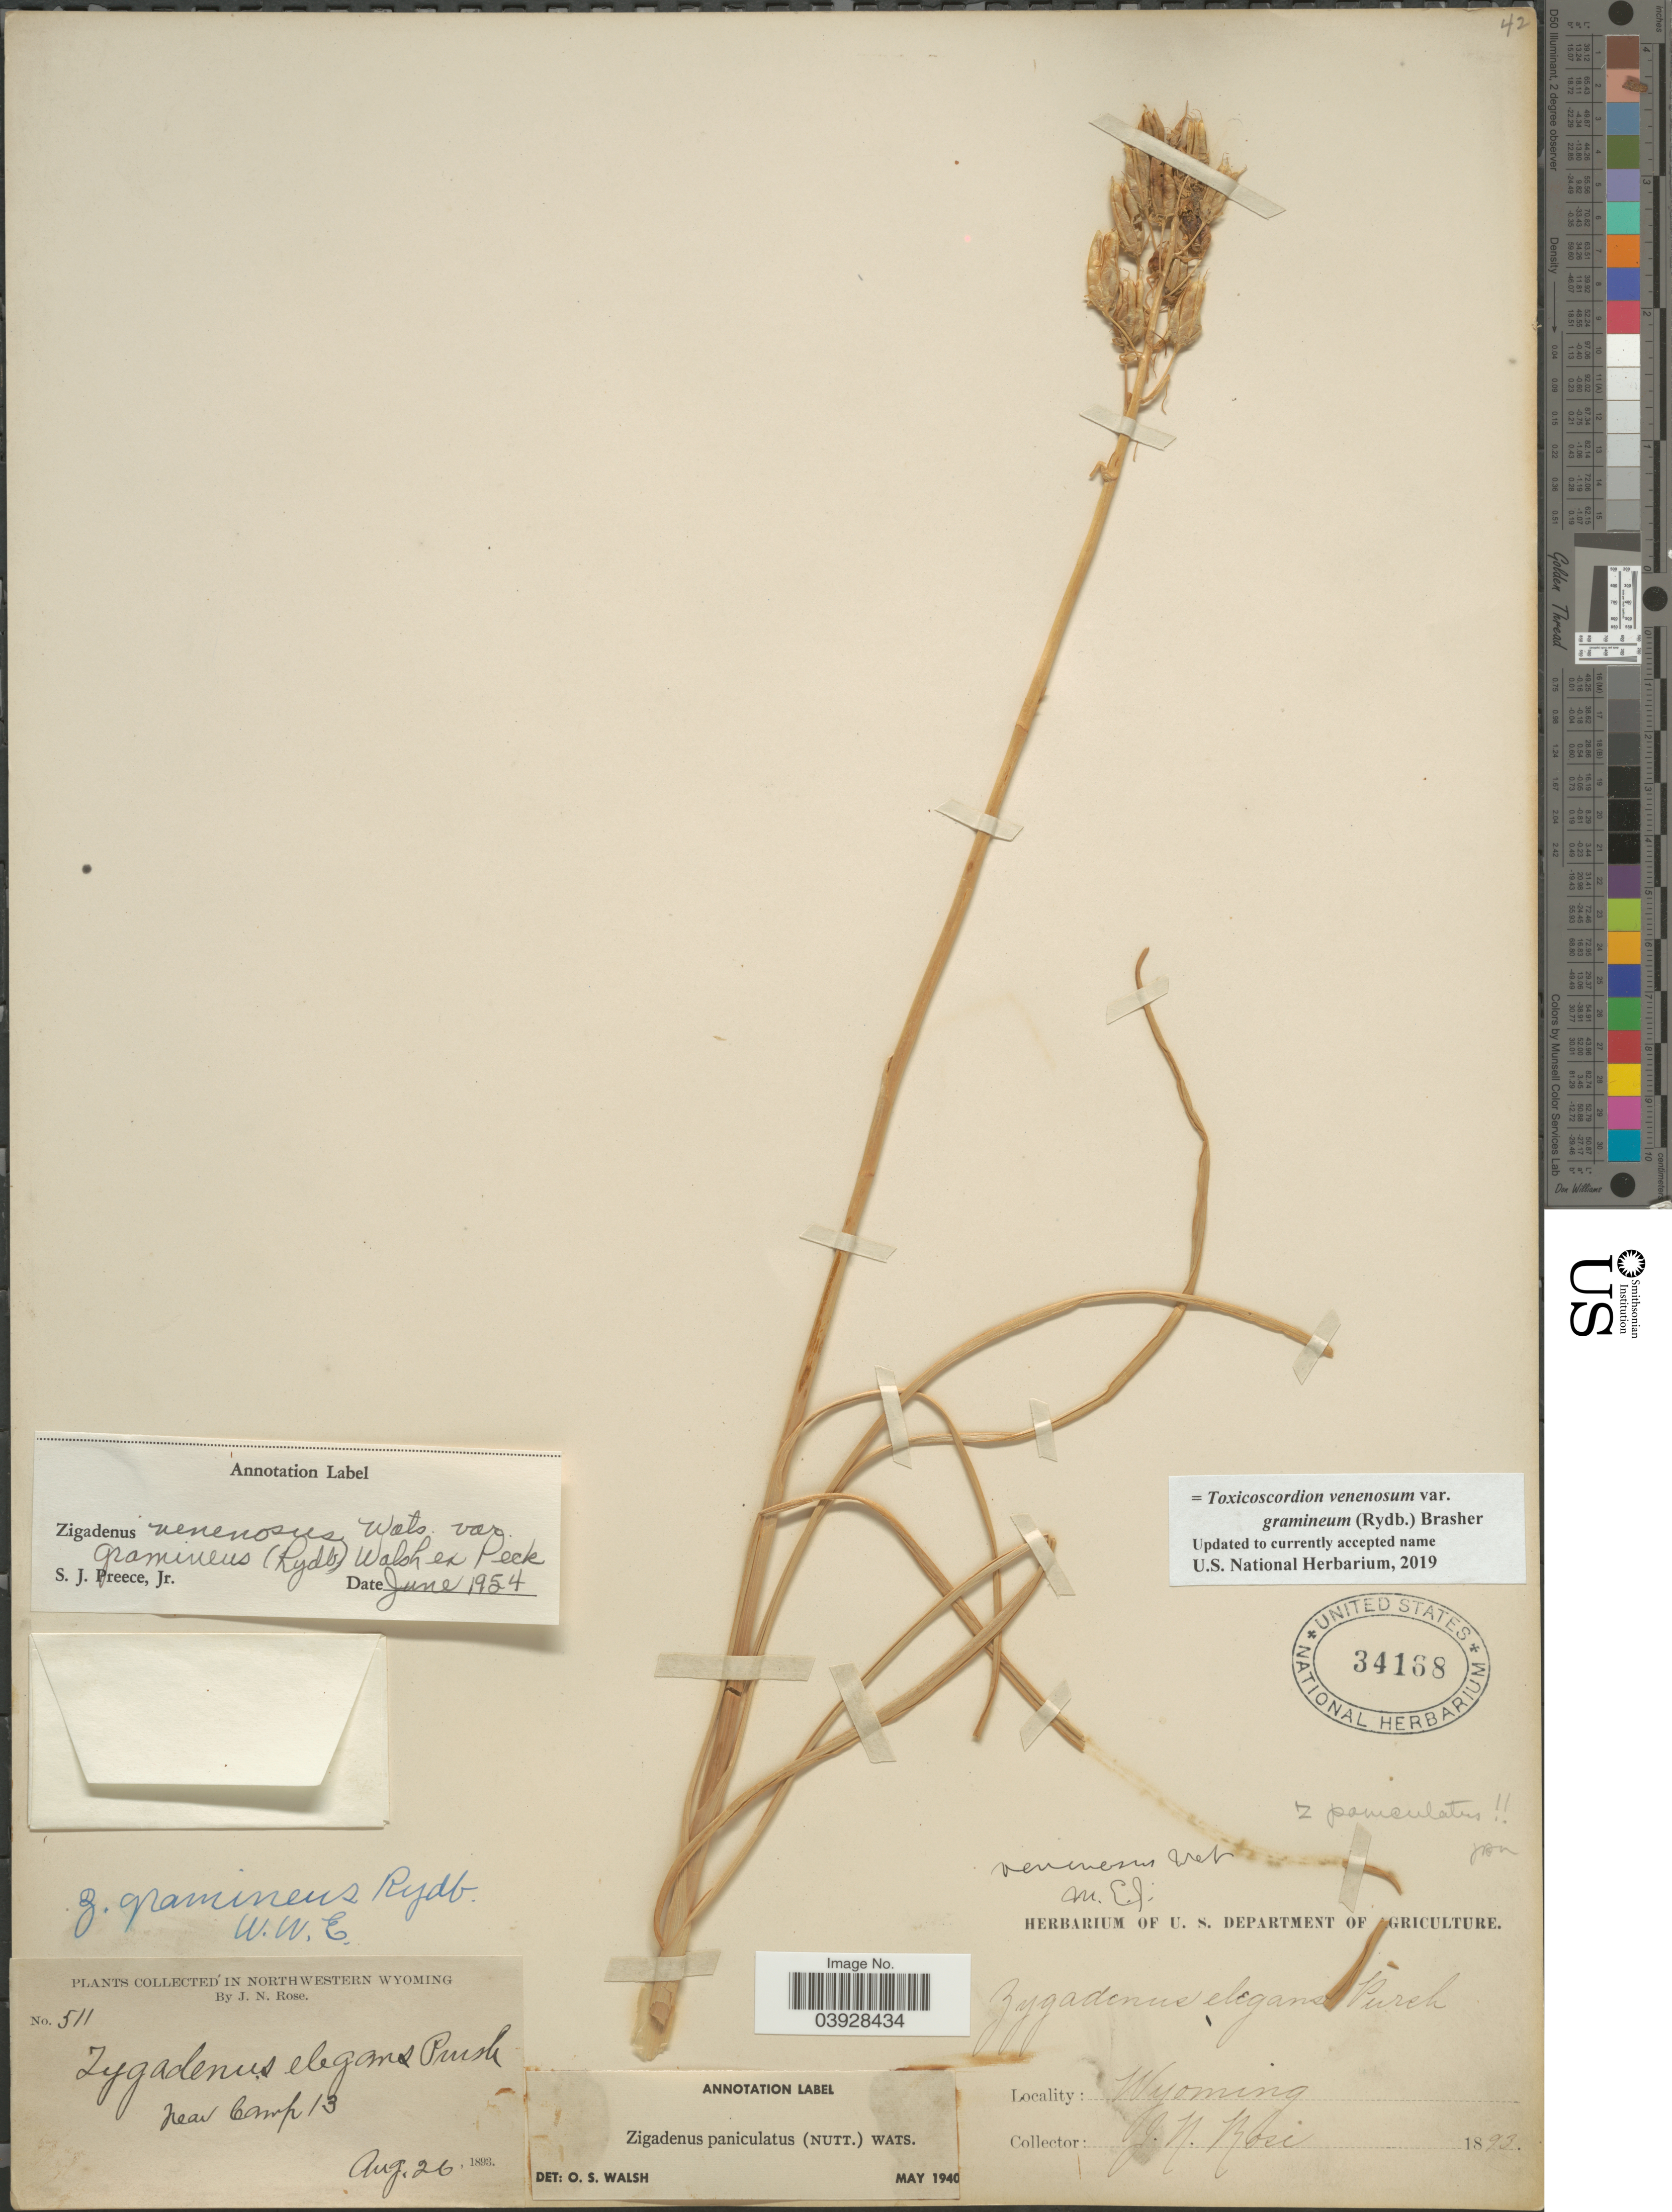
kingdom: Plantae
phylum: Tracheophyta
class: Liliopsida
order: Liliales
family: Melanthiaceae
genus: Toxicoscordion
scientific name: Toxicoscordion venenosum var. gramineum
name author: (Rydb.) Brasher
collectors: J. N. Rose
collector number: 511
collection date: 1893-08-26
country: United States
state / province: Wyoming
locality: In northwestern Wyoming. Near Camp 13.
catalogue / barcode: US 34168